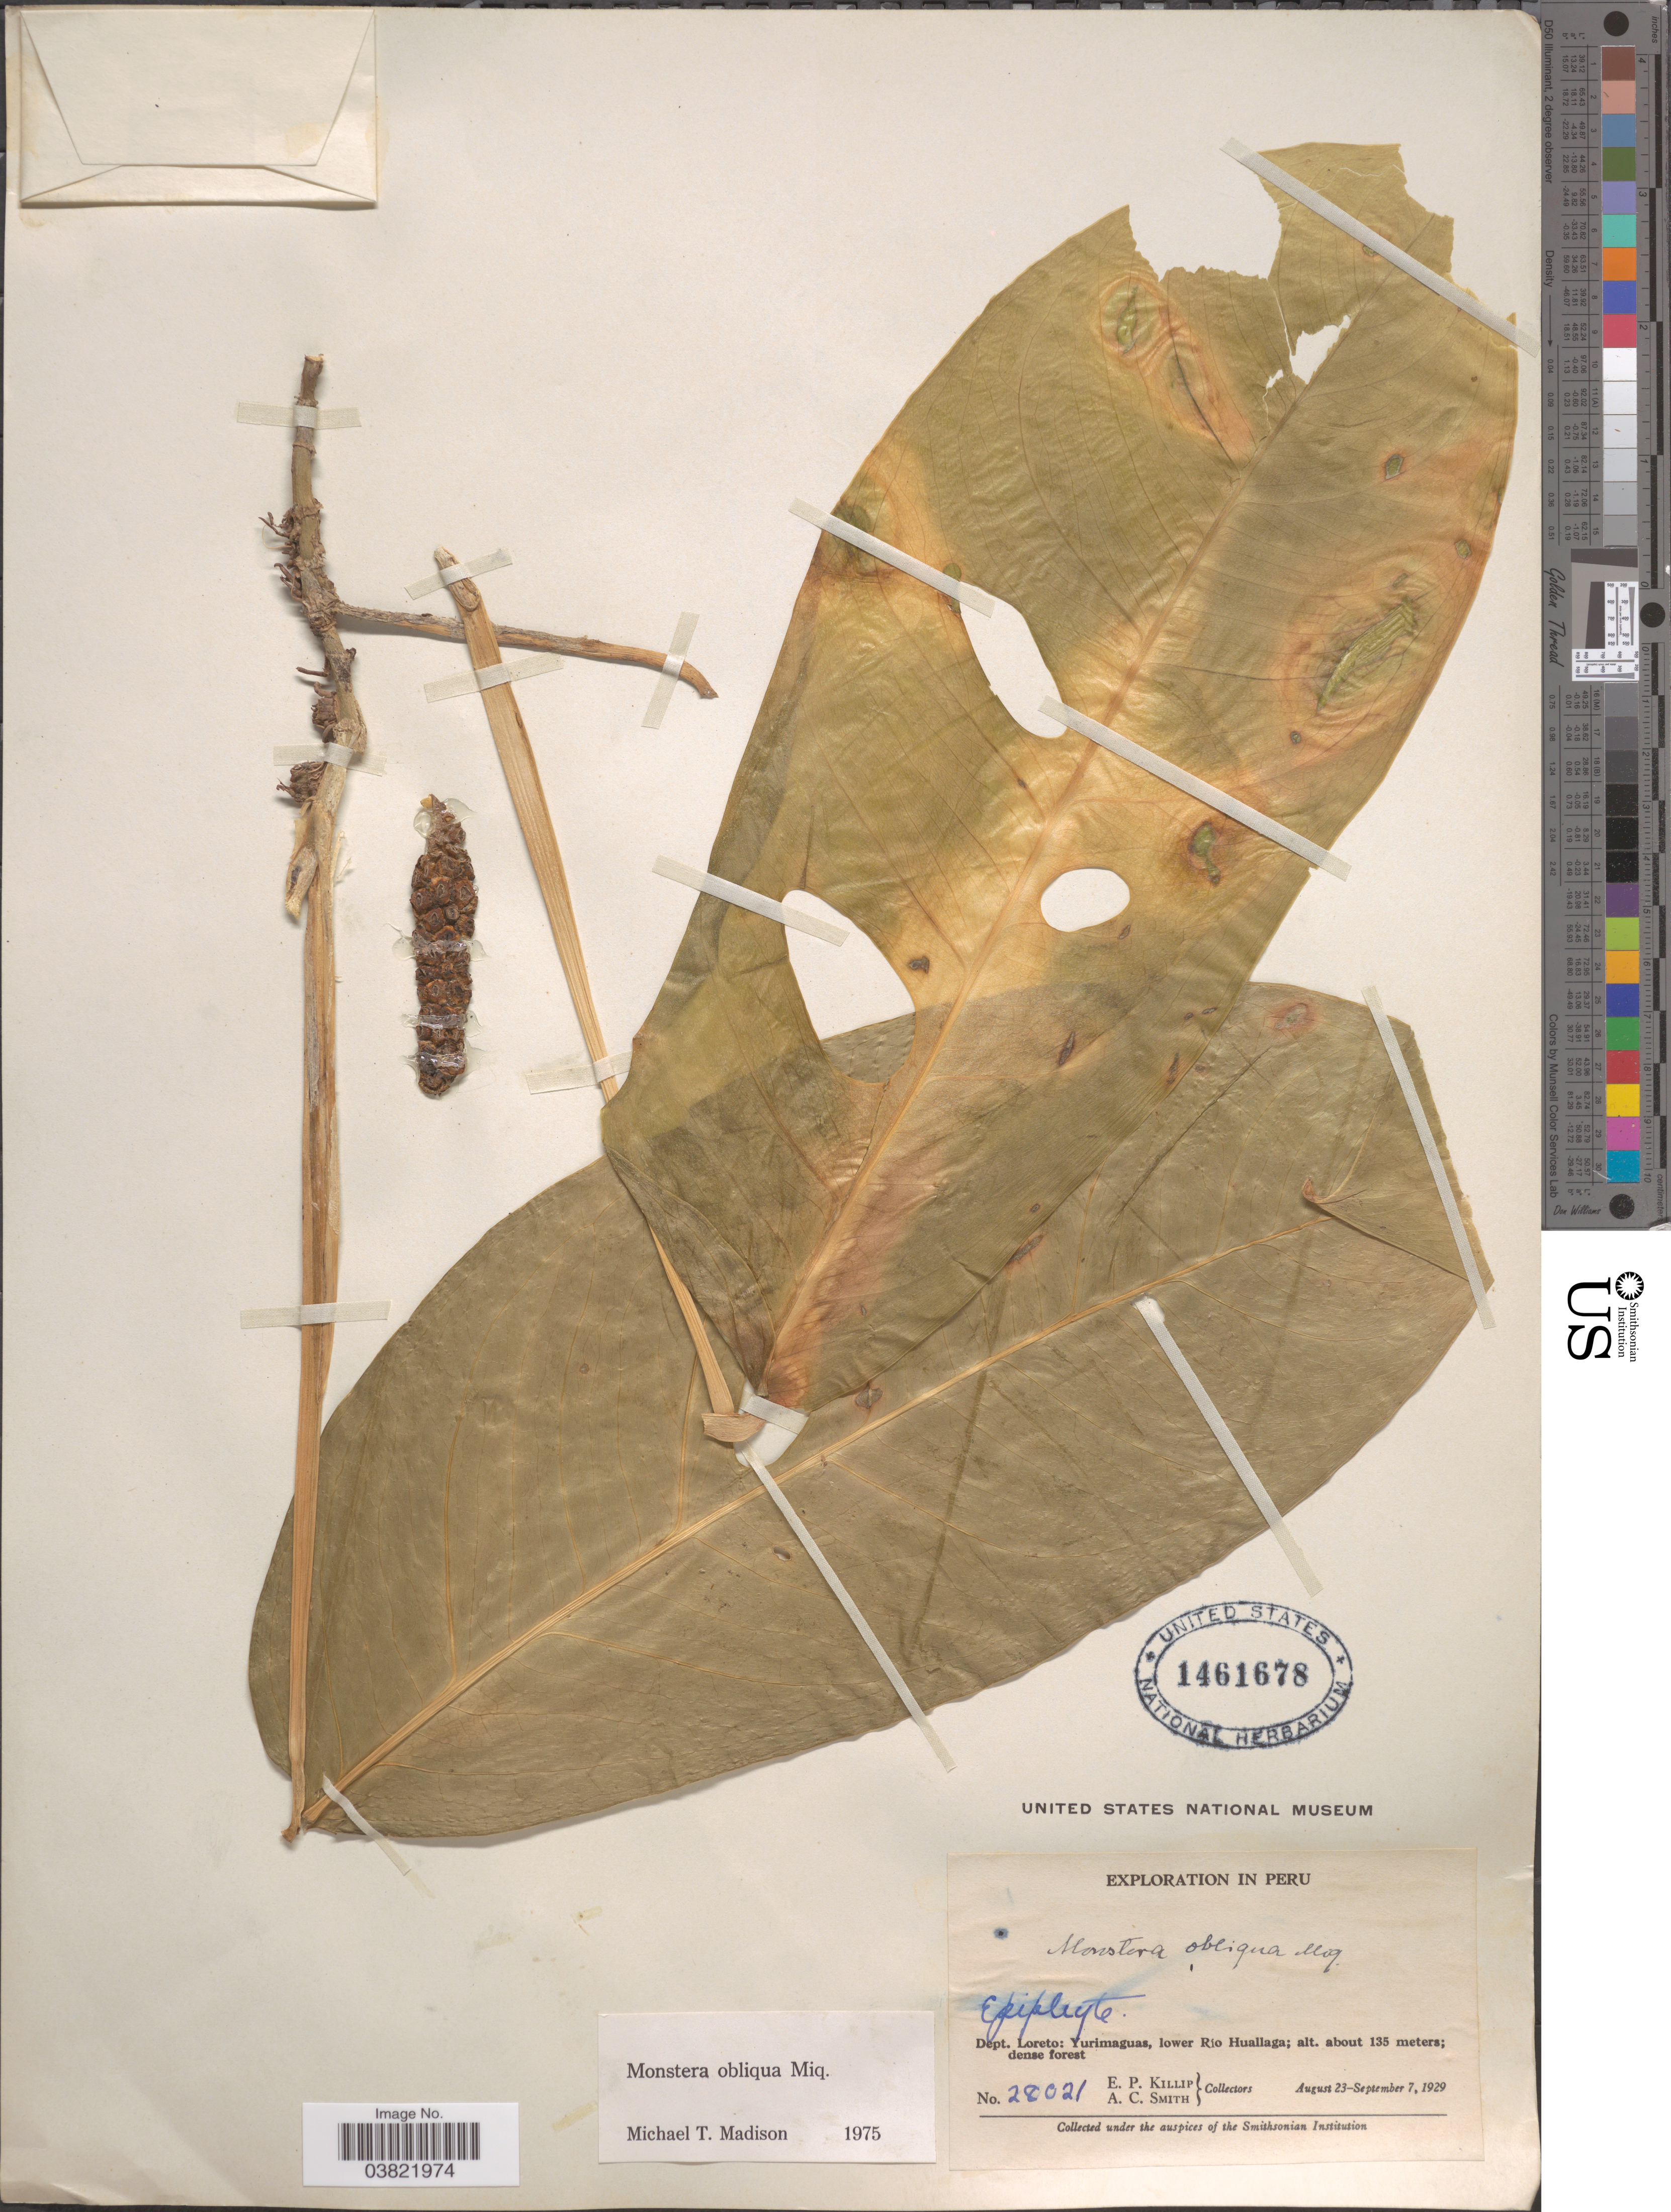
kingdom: Plantae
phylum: Tracheophyta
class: Liliopsida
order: Alismatales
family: Araceae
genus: Monstera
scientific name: Monstera obliqua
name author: Miq.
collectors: E. P. Killip & A. C. Smith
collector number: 28021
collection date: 1929-08-23/1929-09-07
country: Peru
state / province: Loreto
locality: Dept. Loreto: Yurimaguas, lower Río Huallaga.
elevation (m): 135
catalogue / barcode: US 1461678